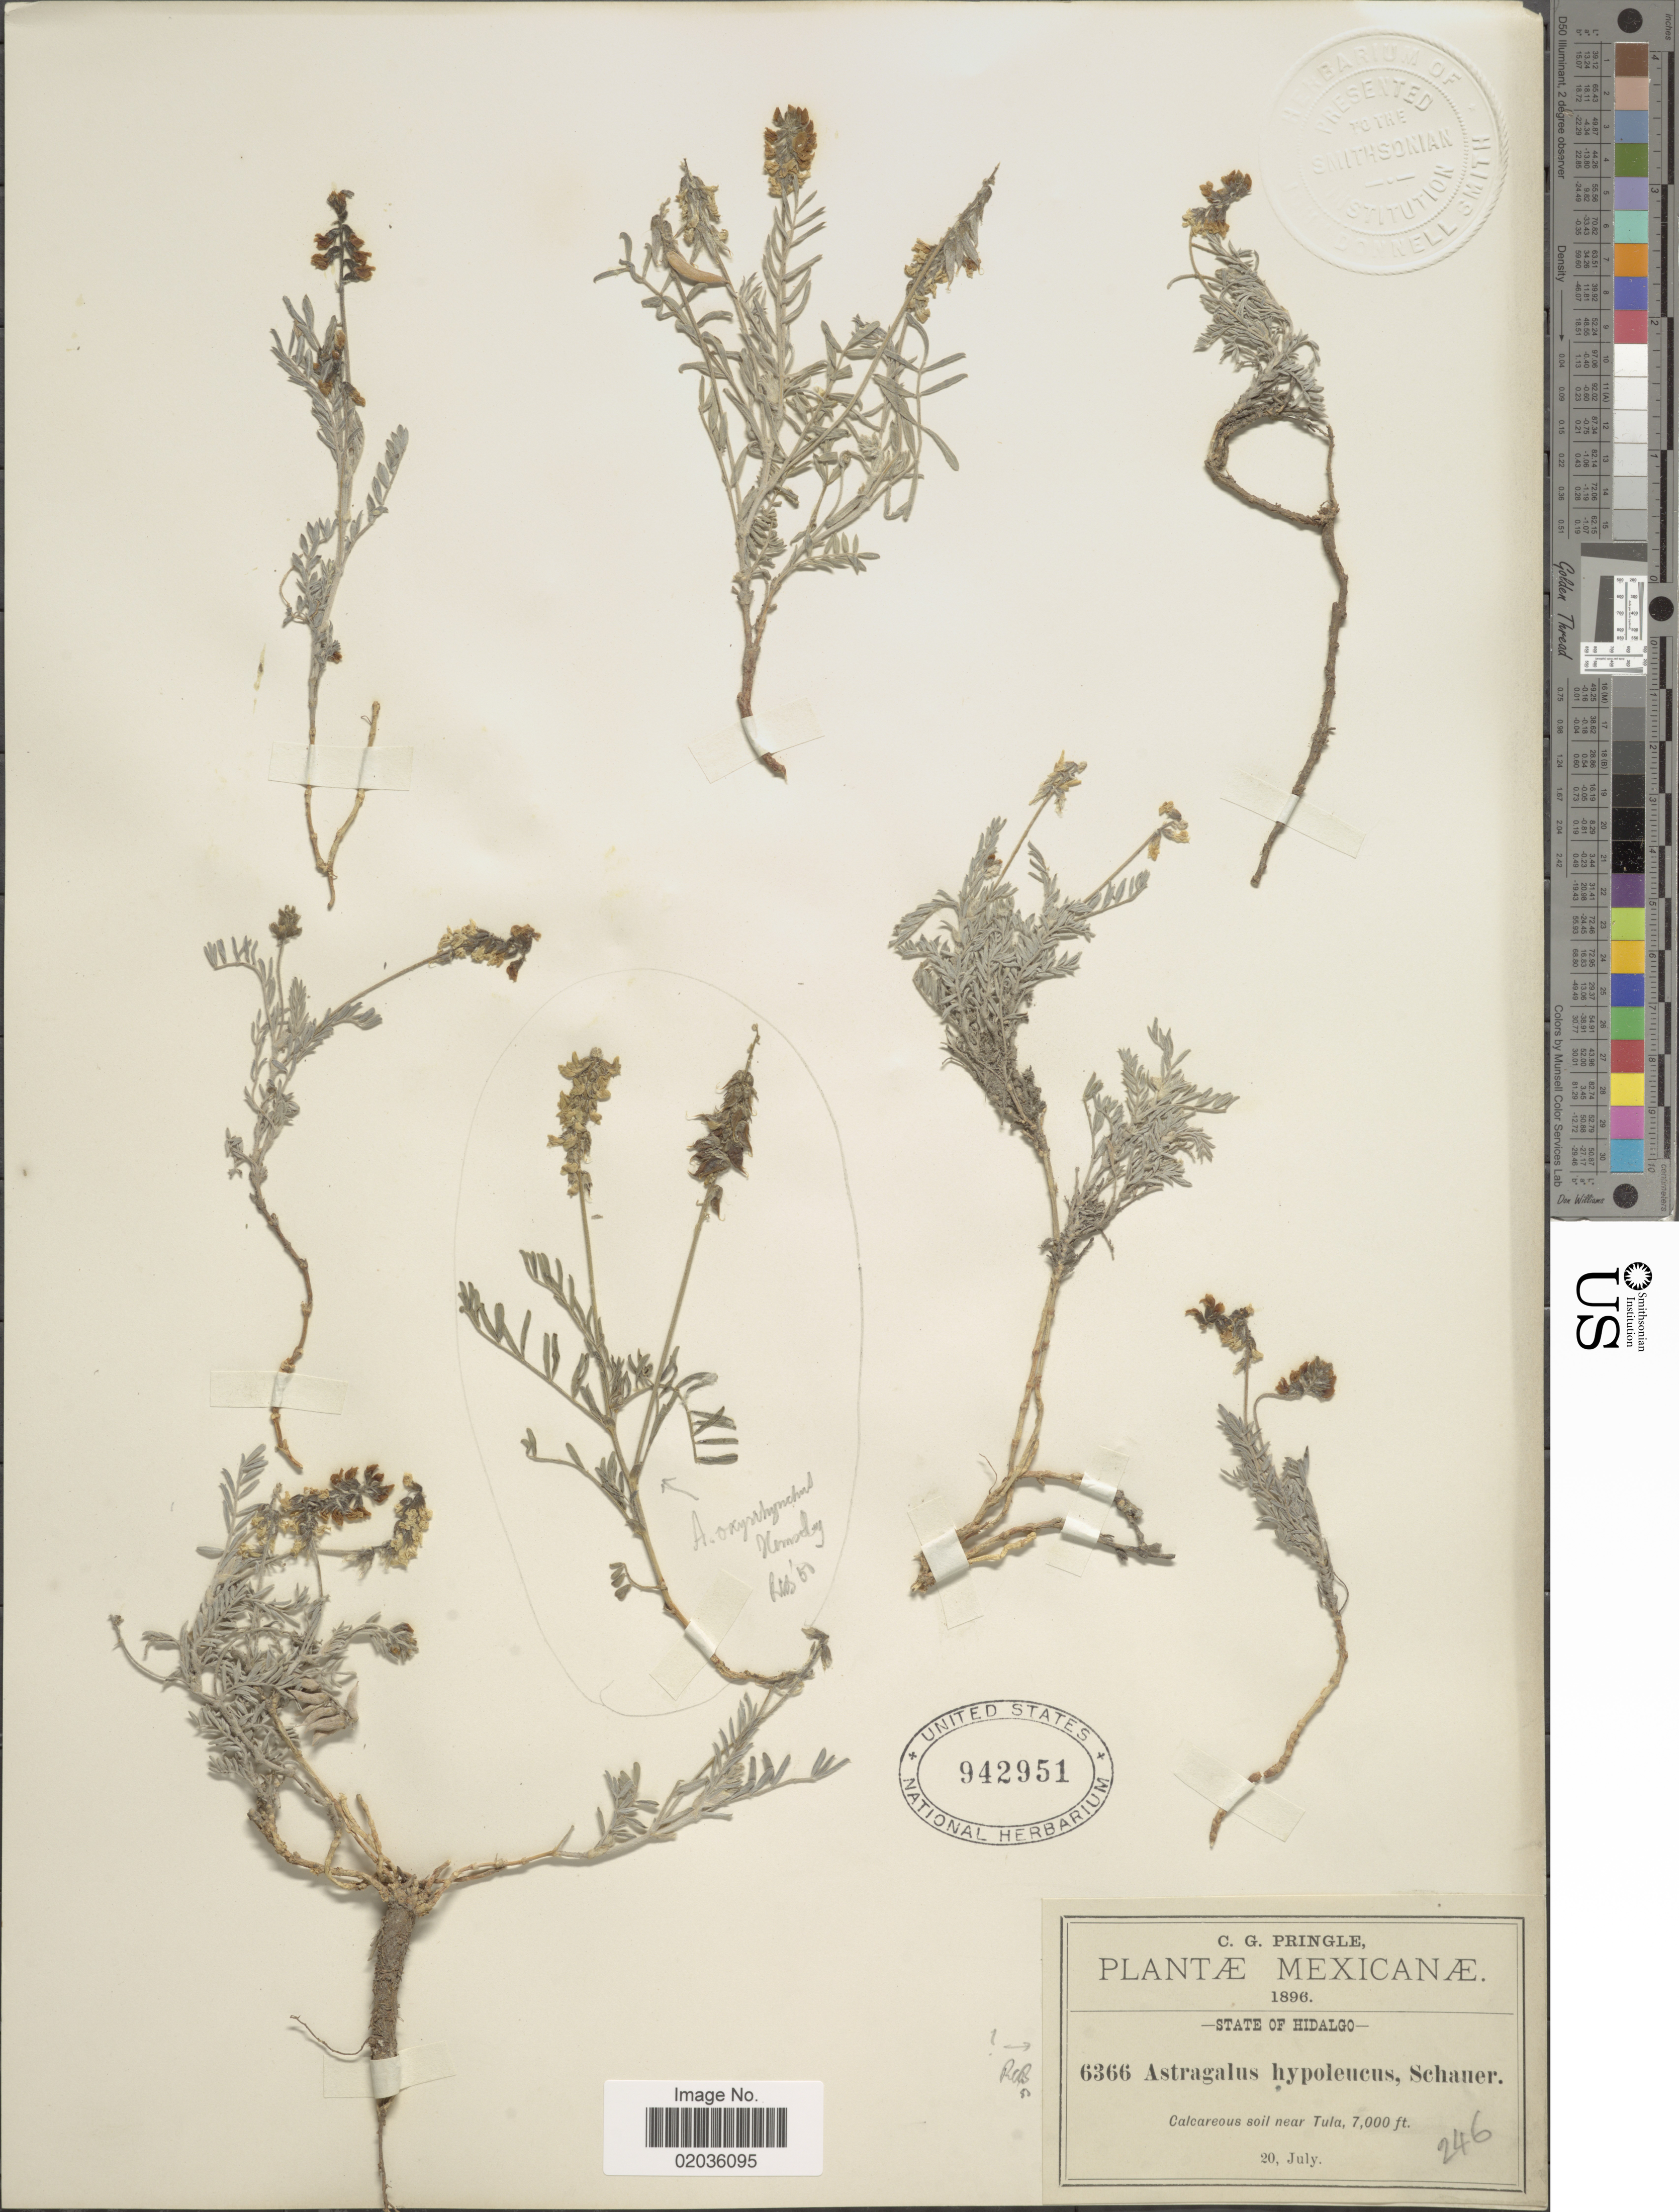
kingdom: Plantae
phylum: Tracheophyta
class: Magnoliopsida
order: Fabales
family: Fabaceae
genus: Astragalus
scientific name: Astragalus hypoleucus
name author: S. Schauer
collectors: C. G. Pringle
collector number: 6366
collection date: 1896-07-20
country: Mexico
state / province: Hidalgo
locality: Calcareous soil near Tula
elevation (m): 2134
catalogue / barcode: US 942951